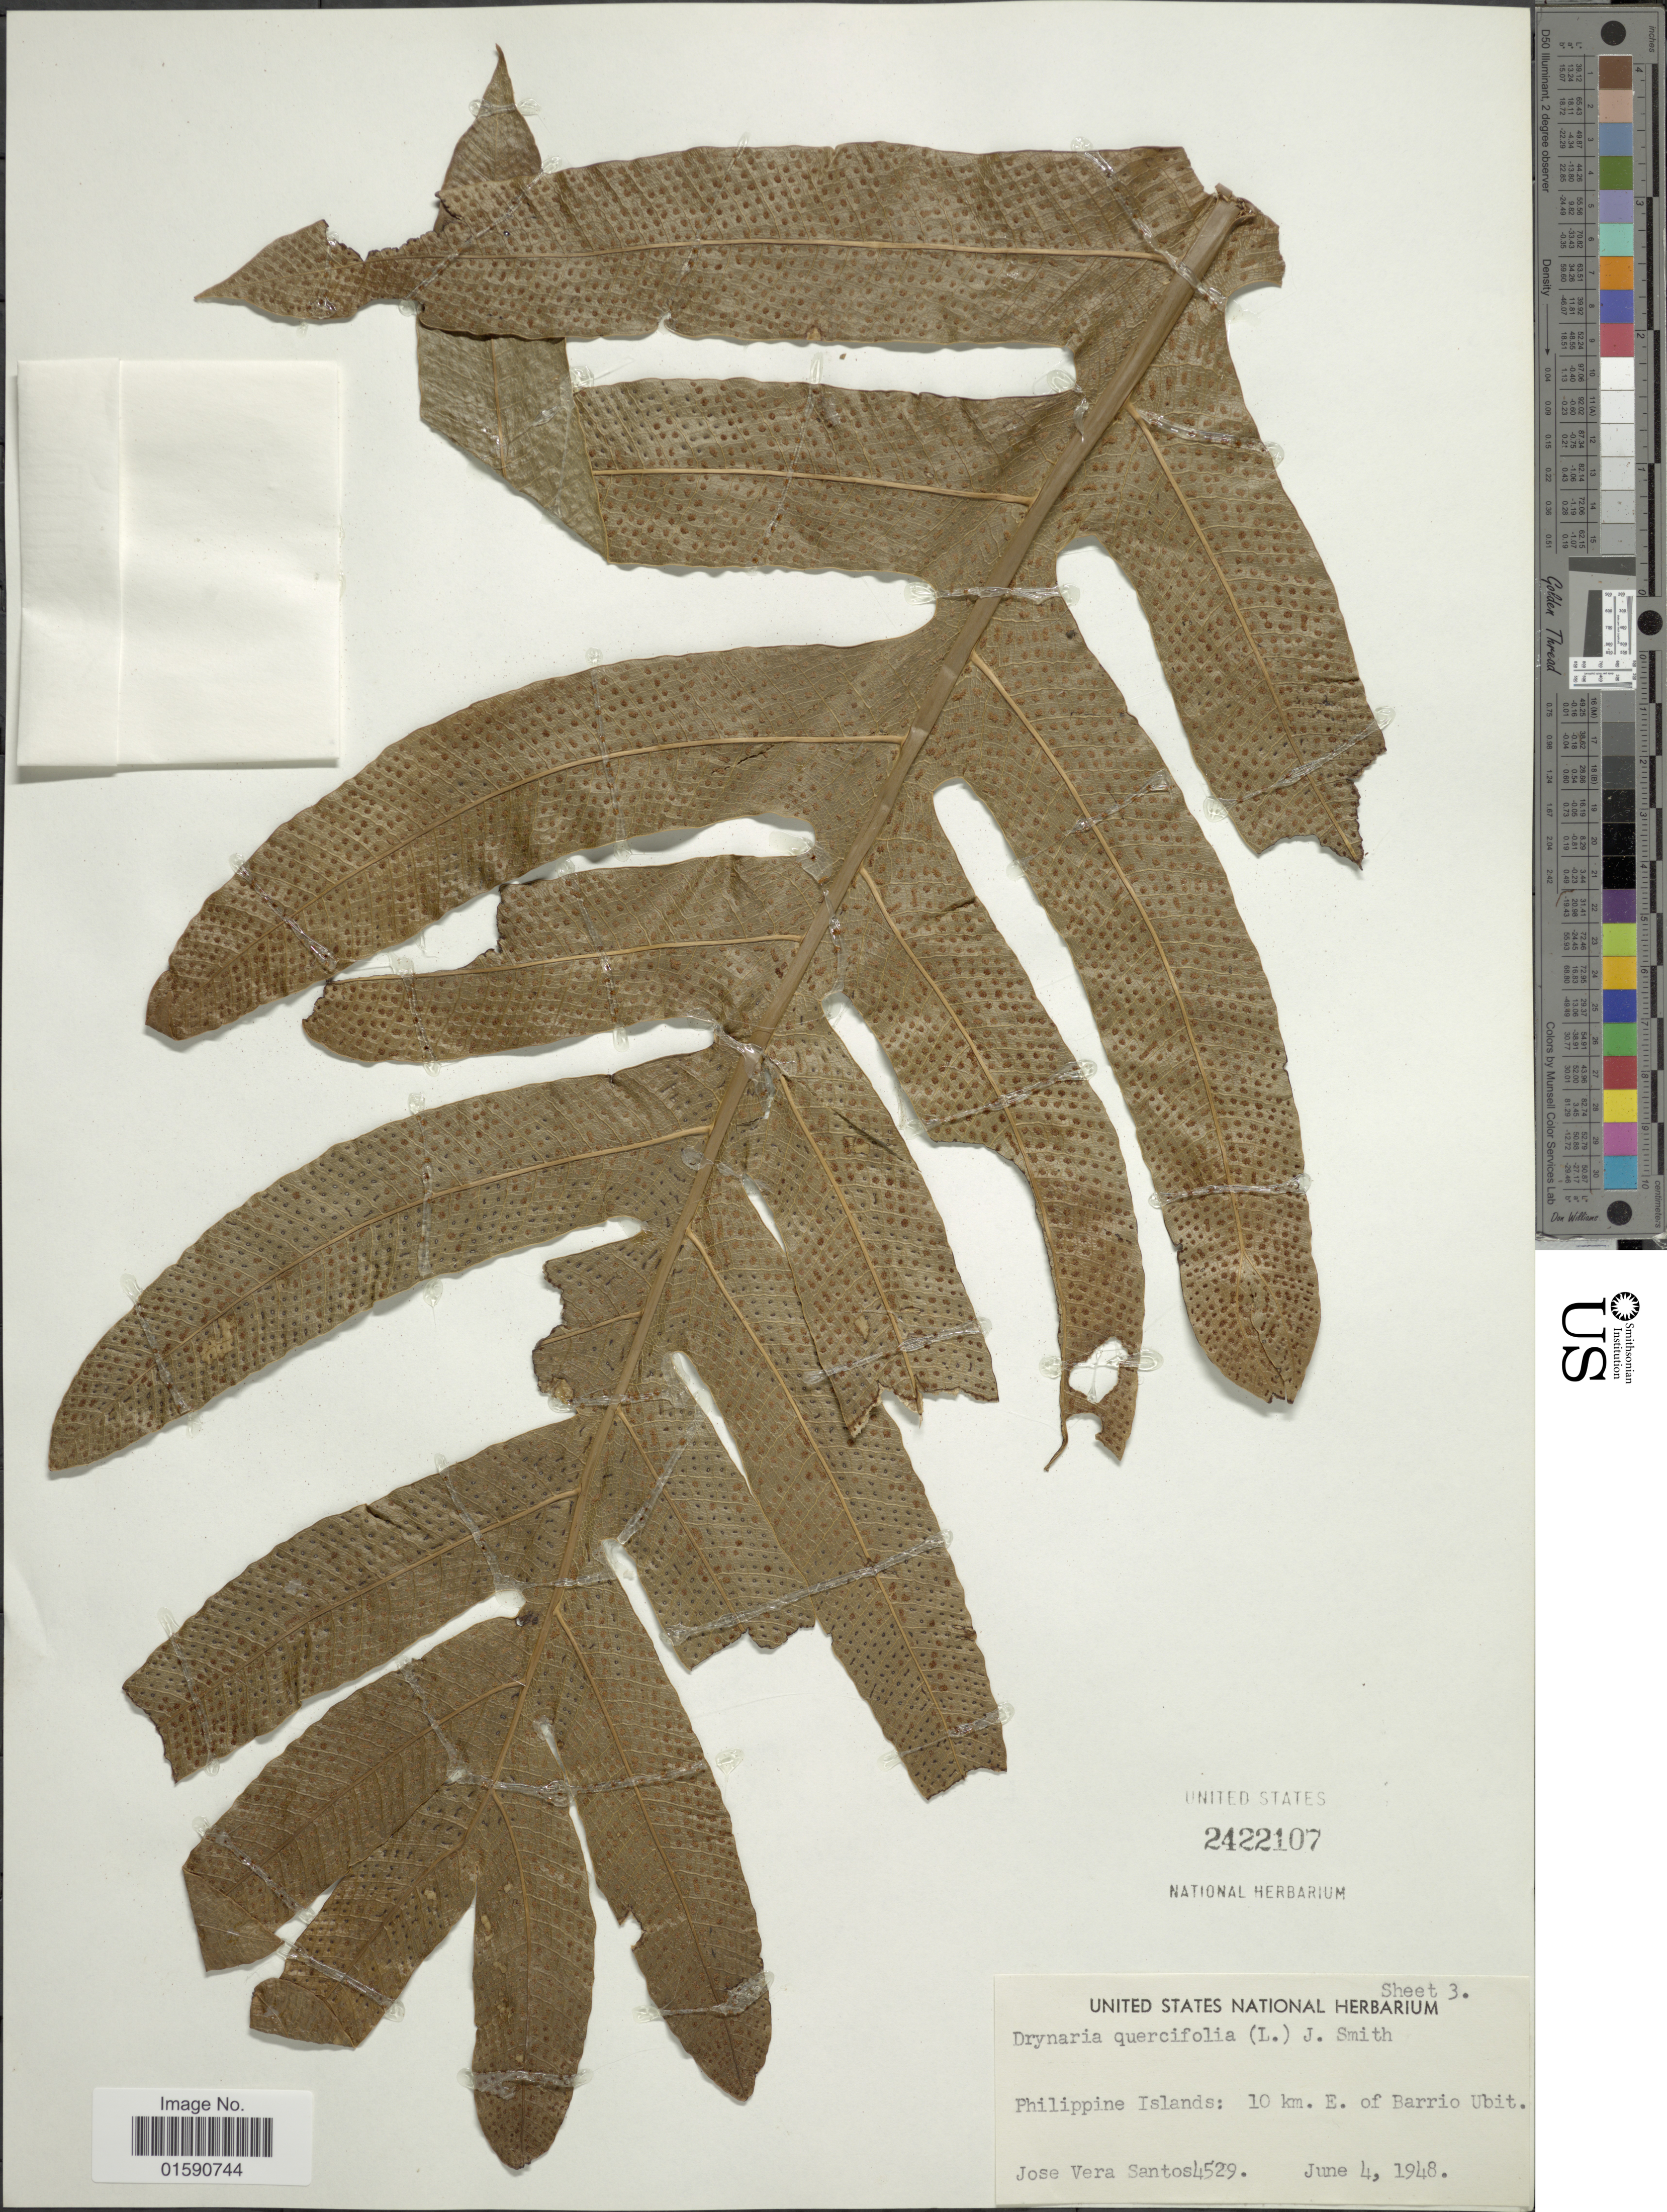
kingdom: Plantae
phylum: Tracheophyta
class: Polypodiopsida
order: Polypodiales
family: Polypodiaceae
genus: Drynaria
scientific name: Drynaria quercifolia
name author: (L.) J. Sm.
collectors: J. V. Santos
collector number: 4529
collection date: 1948-06-04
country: Philippines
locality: Philippine Islands: 10 km E. of Barrio Ubit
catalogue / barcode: US 2422107